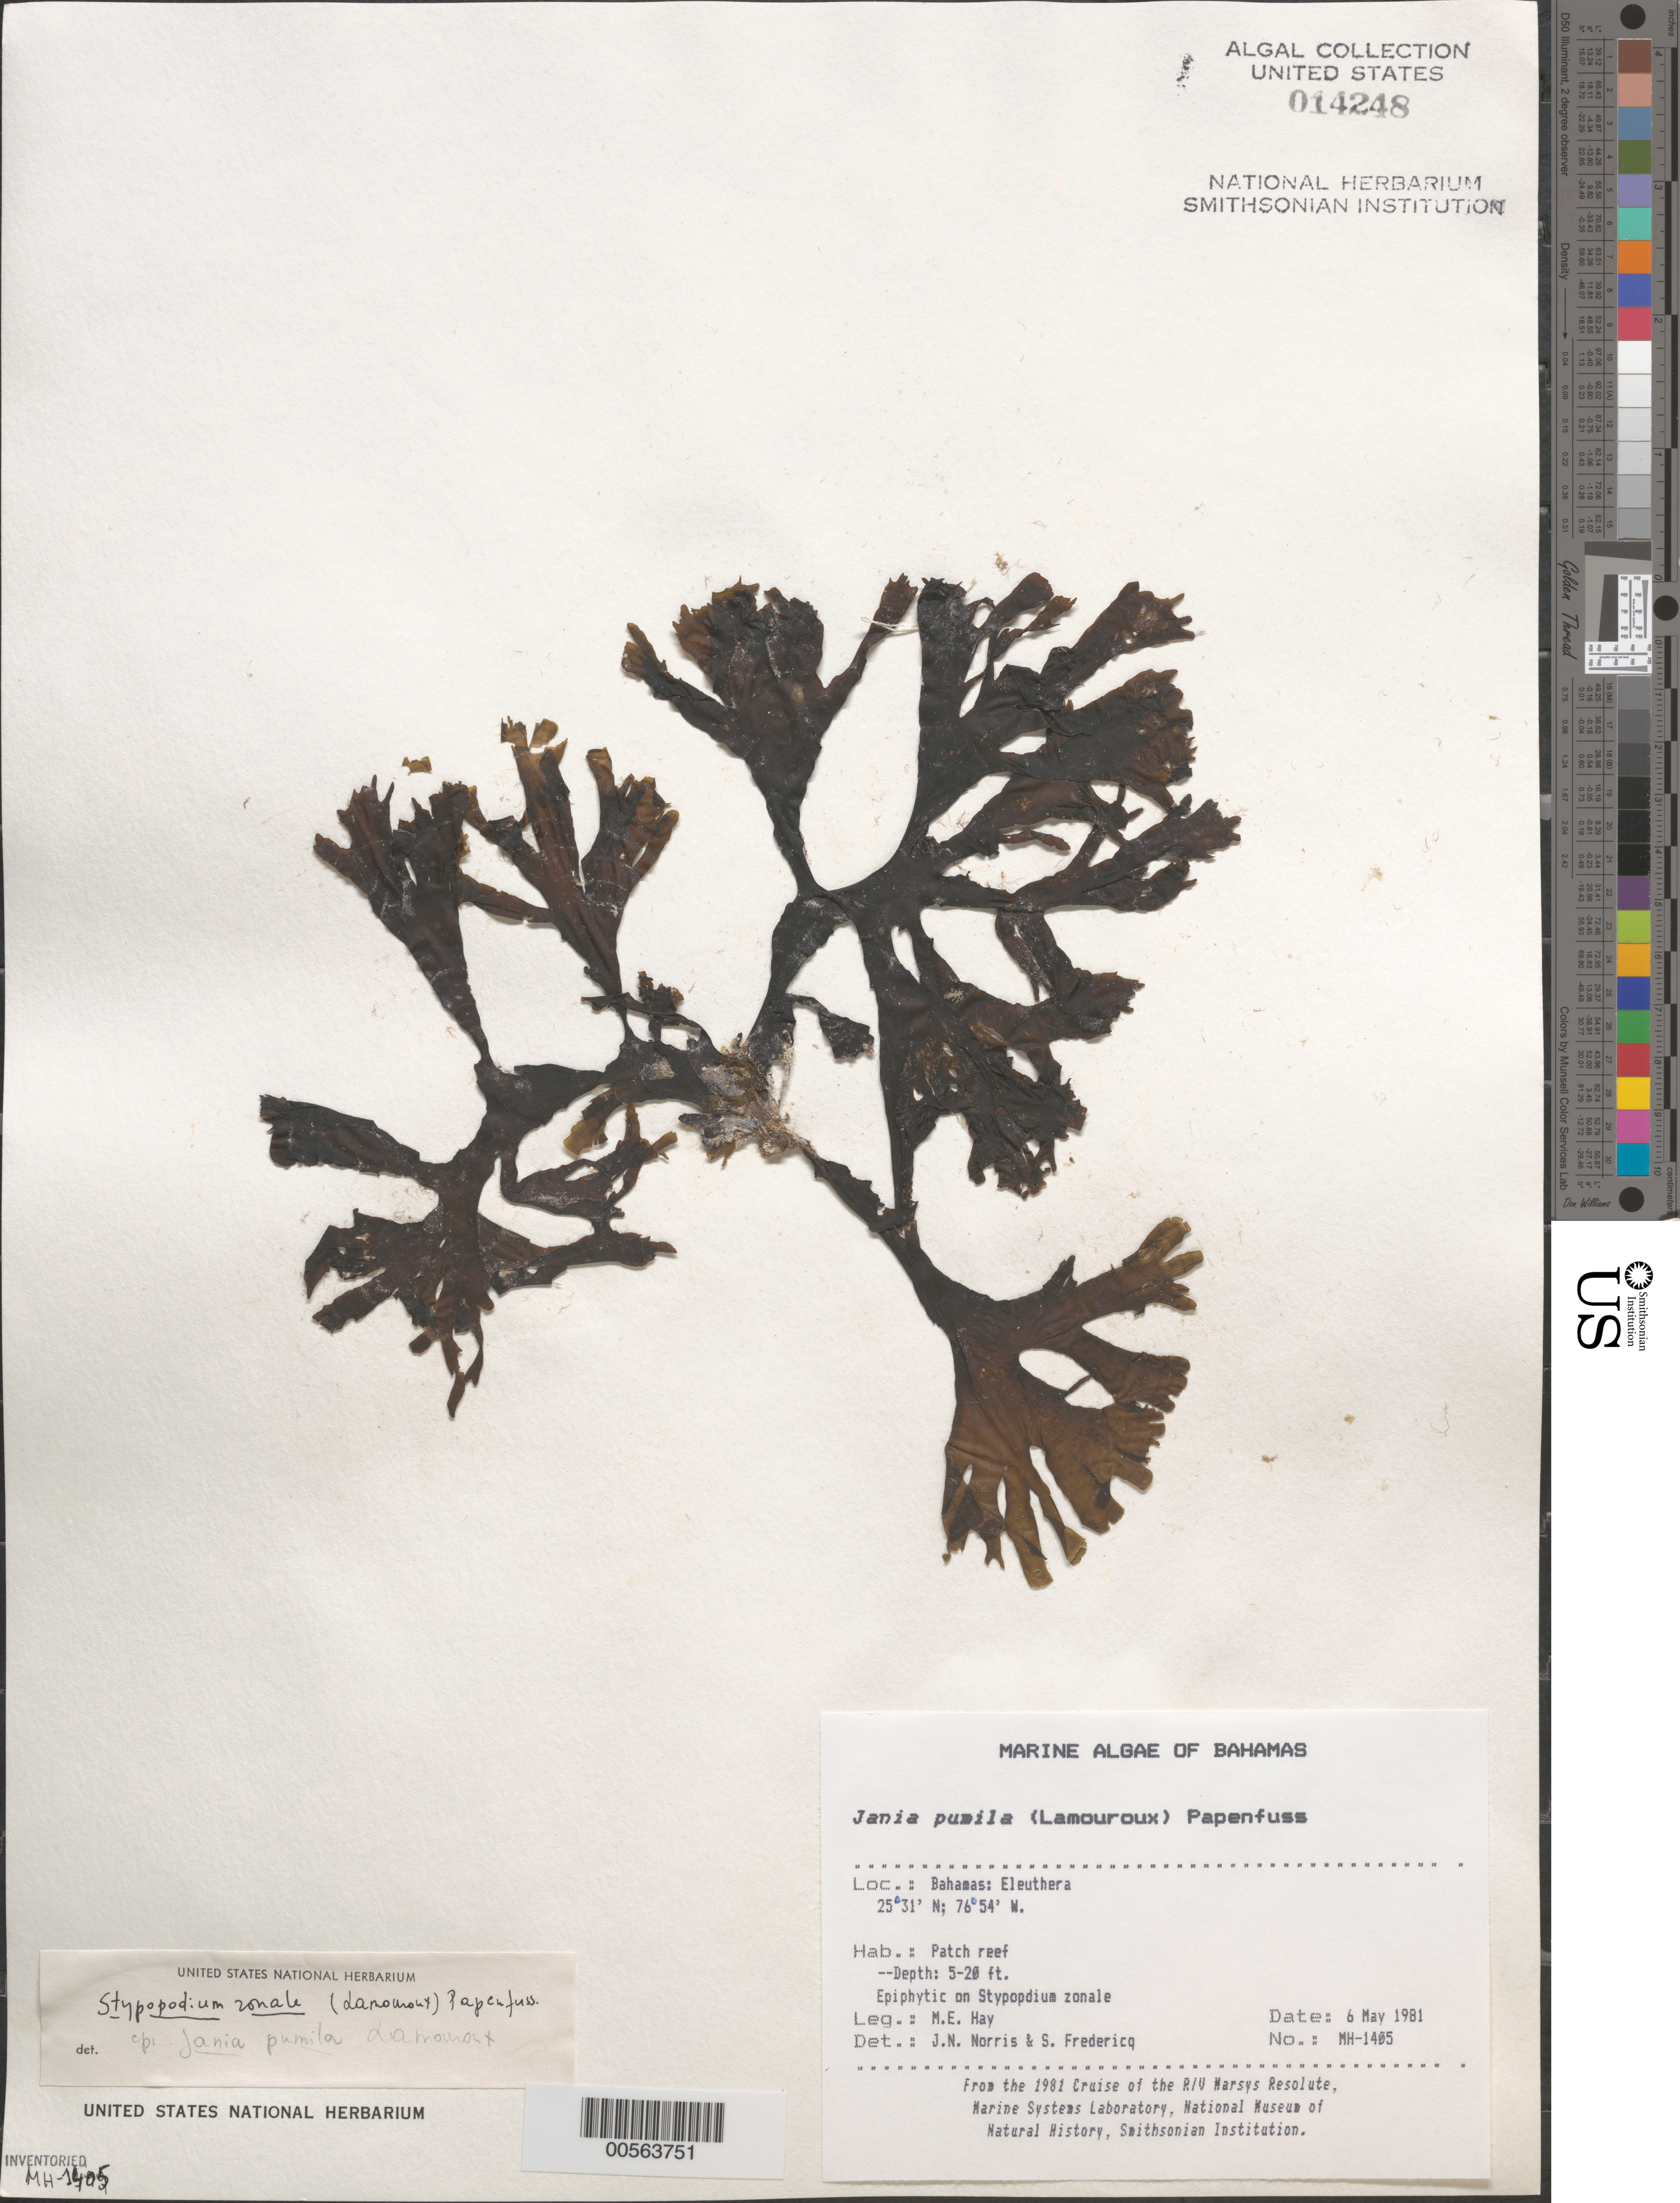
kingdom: Plantae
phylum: Rhodophyta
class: Florideophyceae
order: Corallinales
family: Corallinaceae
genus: Jania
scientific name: Jania pumila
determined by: Norris, J. N.; Fredericq, S.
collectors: M. E. Hay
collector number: MEH-1405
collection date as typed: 06 May 1981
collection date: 1981-05-06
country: Bahamas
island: Eleuthera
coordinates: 23 31' N, 76 54' W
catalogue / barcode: US 14248